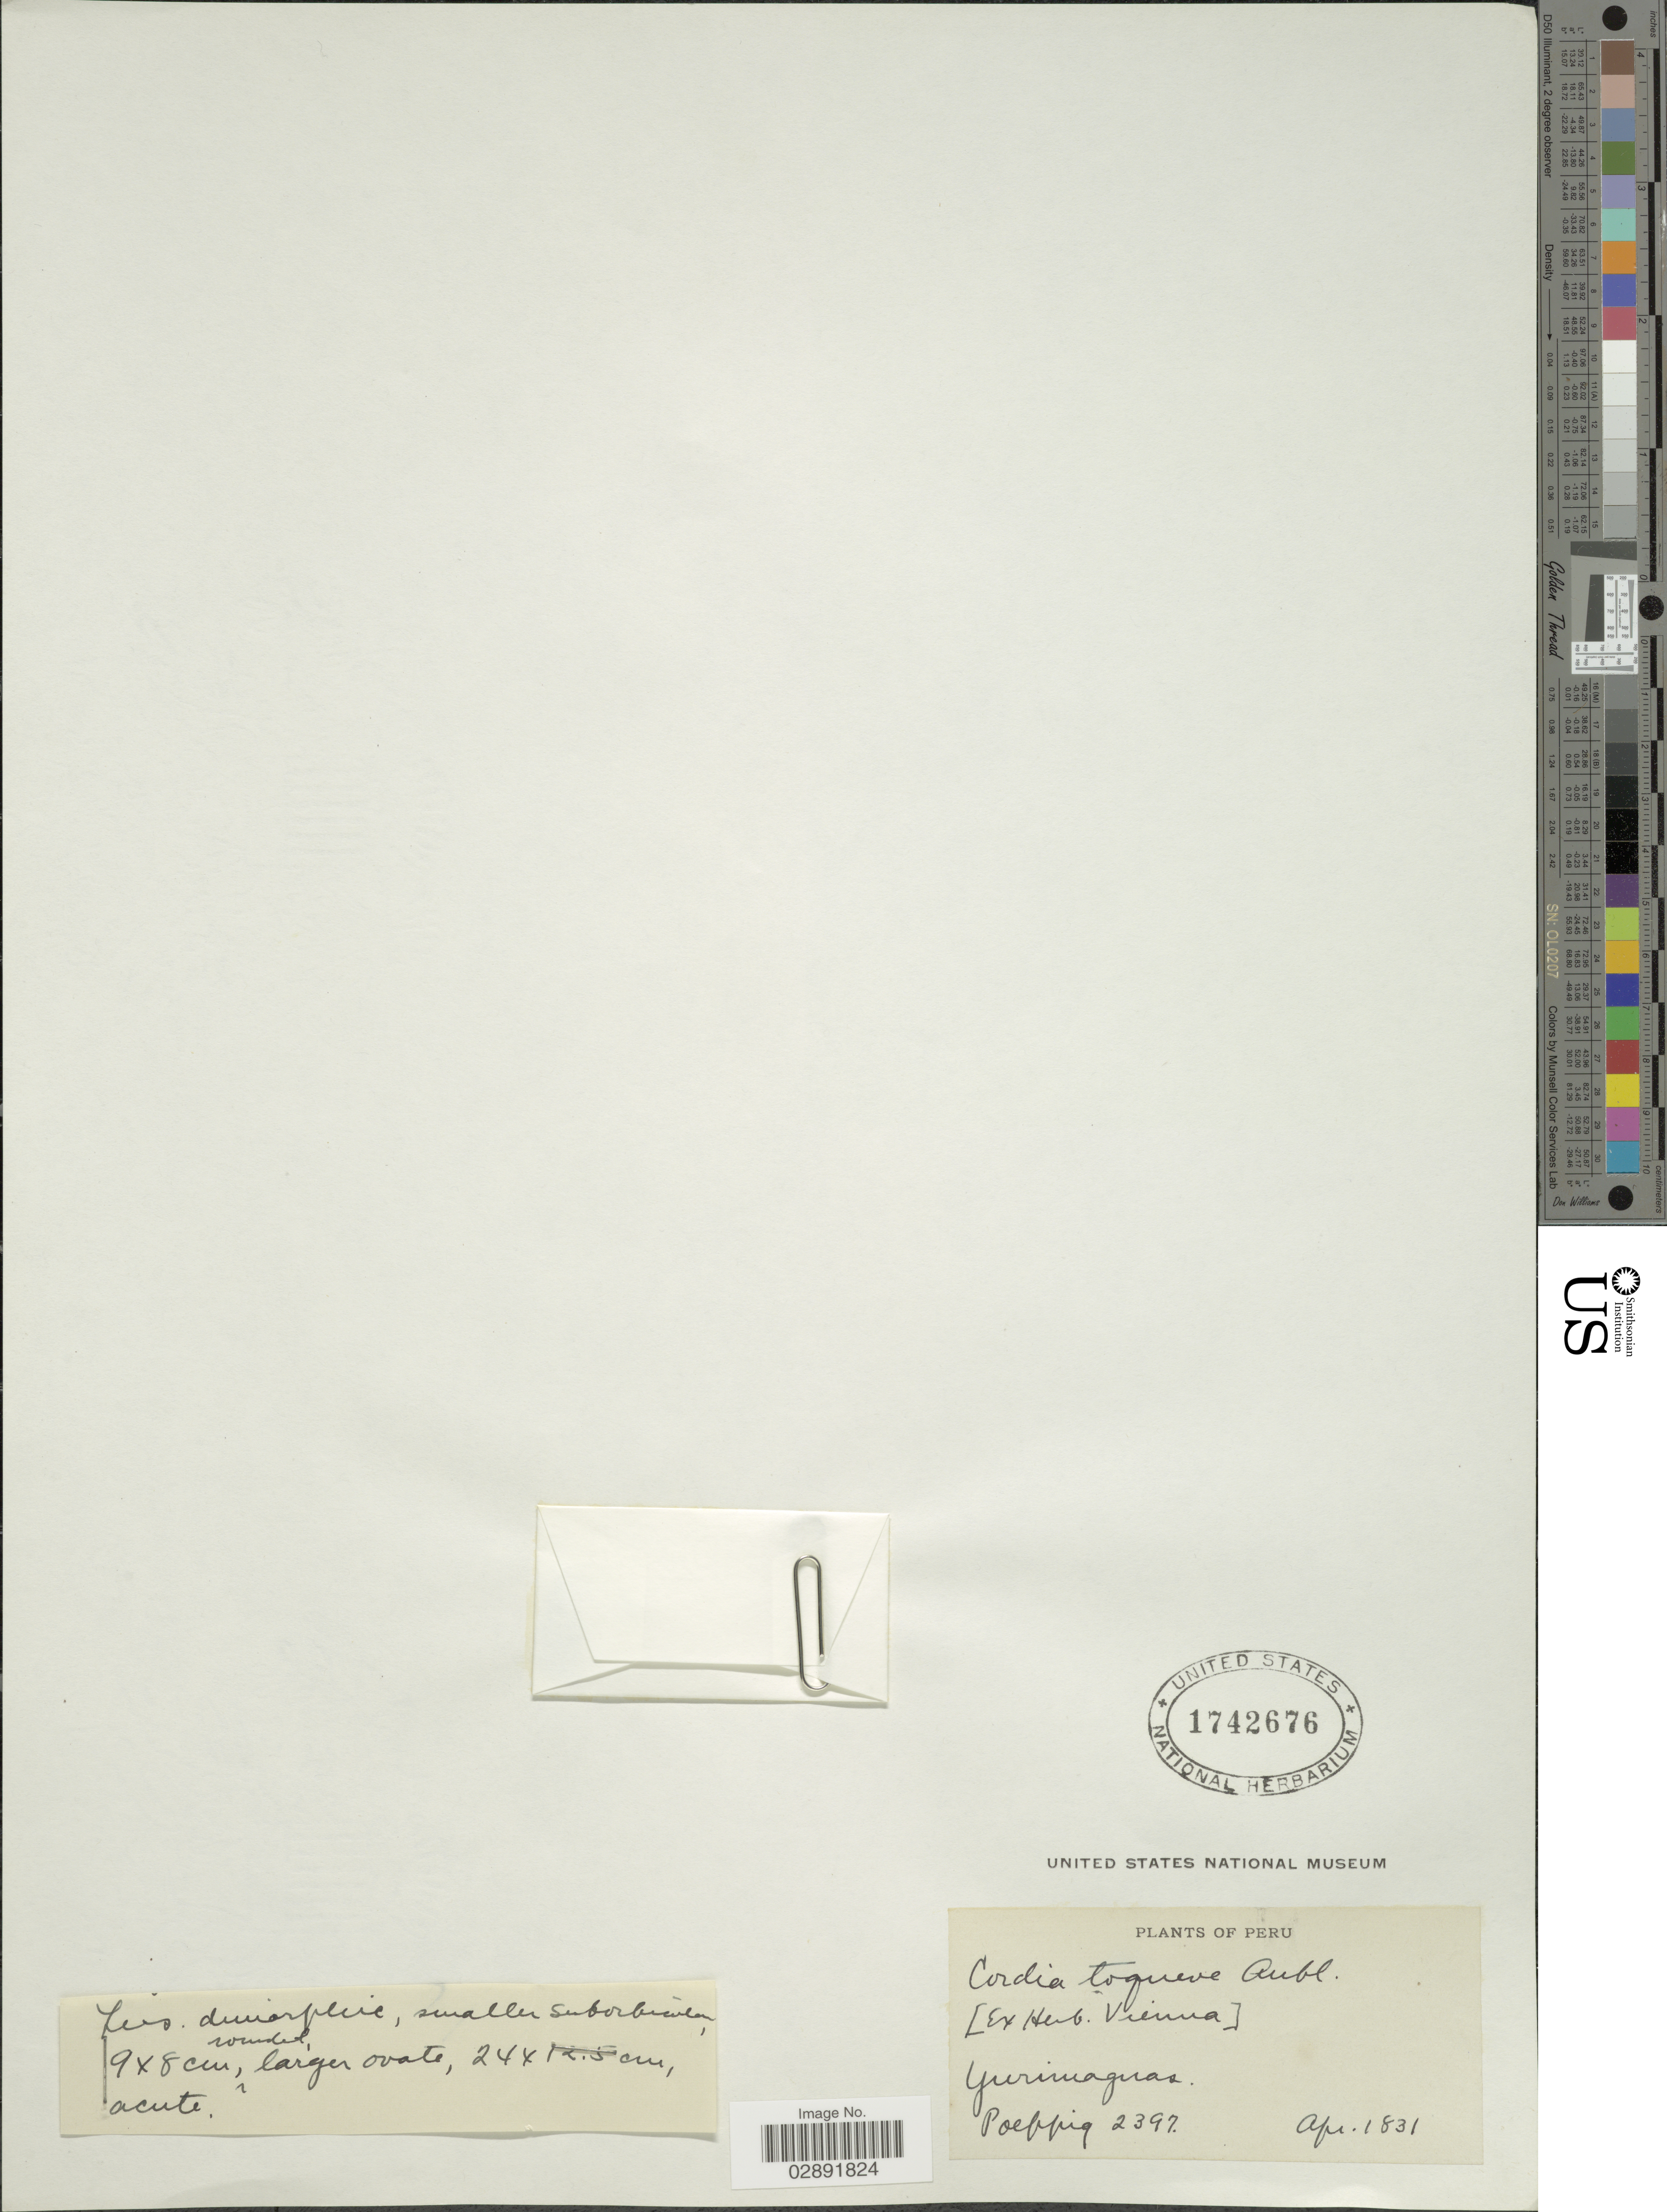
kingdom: Plantae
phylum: Tracheophyta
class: Magnoliopsida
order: Boraginales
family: Cordiaceae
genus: Cordia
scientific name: Cordia toqueve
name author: Aubl.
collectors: Poeppig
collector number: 2397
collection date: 1831-04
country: Peru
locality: Yurimaguas.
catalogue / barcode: US 1742676